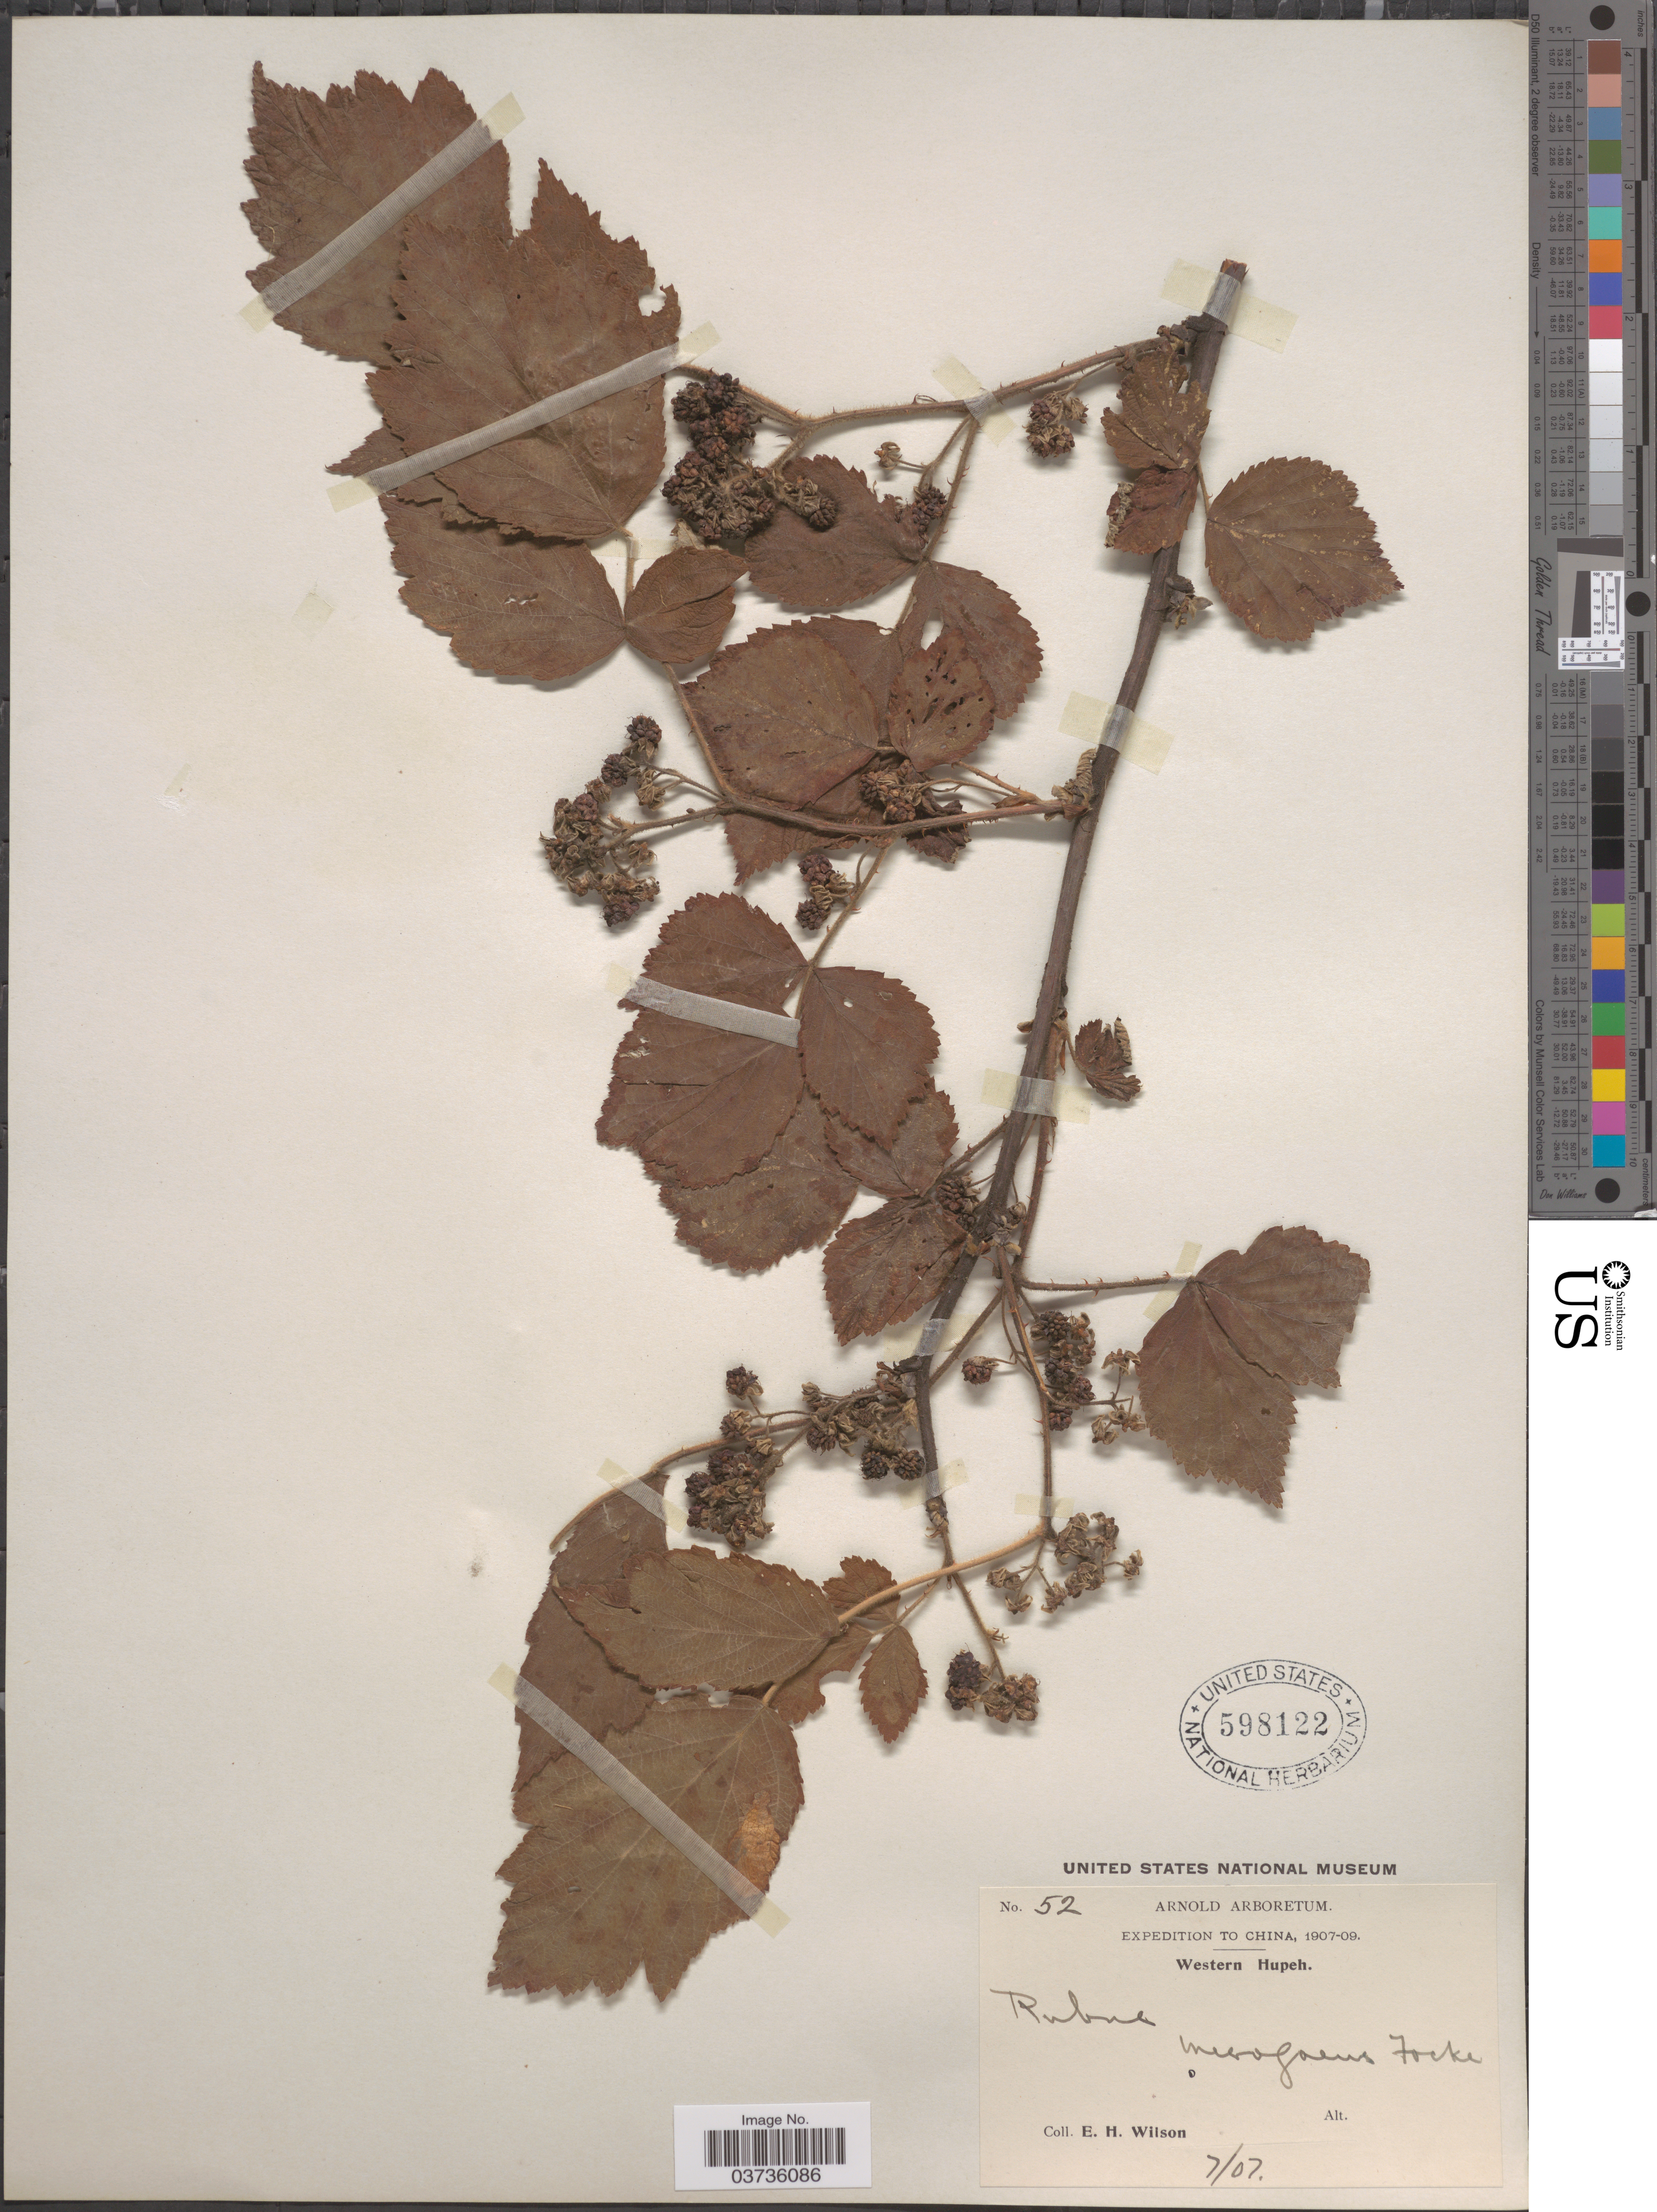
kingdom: Plantae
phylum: Tracheophyta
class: Magnoliopsida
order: Rosales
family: Rosaceae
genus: Rubus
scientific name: Rubus mesogaeus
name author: Focke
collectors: E. Wilson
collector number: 52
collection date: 1907-07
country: China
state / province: Hubei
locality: Western Hupeh.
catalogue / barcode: US 598122